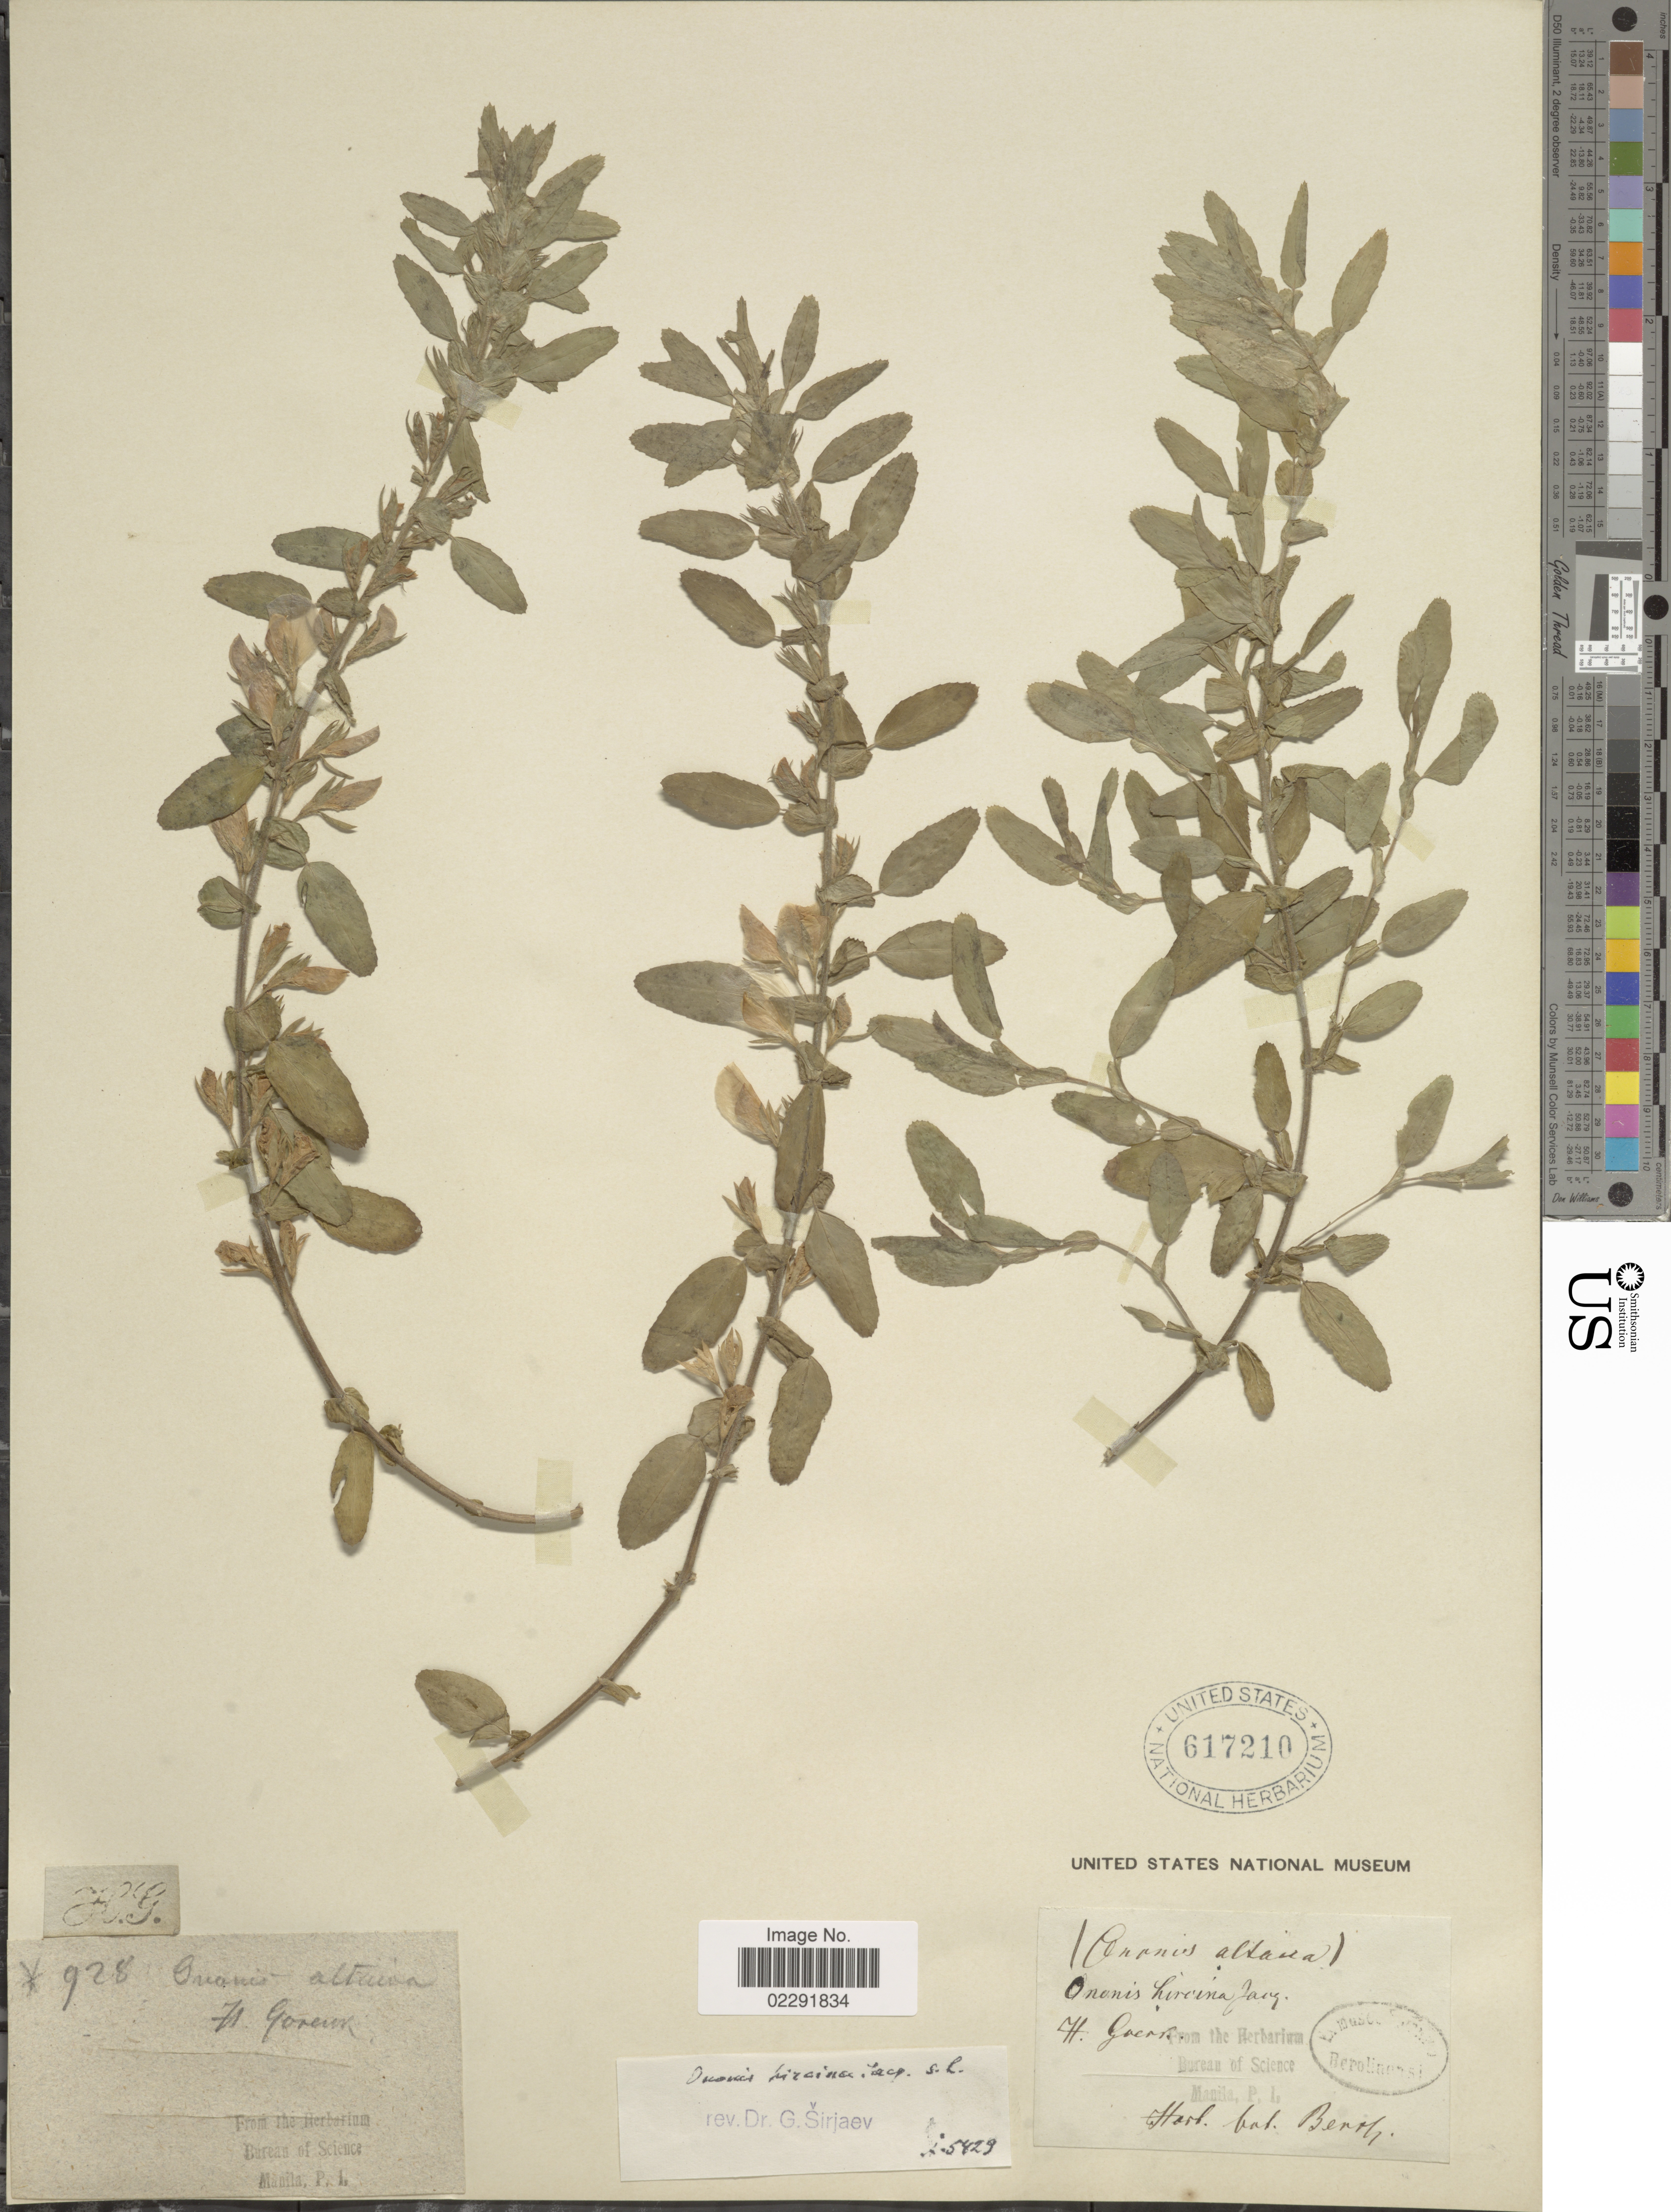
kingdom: Plantae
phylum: Tracheophyta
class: Magnoliopsida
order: Fabales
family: Fabaceae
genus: Ononis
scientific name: Ononis hircina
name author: Jacq.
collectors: H. Goreux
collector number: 928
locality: Hort. bot. Berth.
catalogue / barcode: US 617210